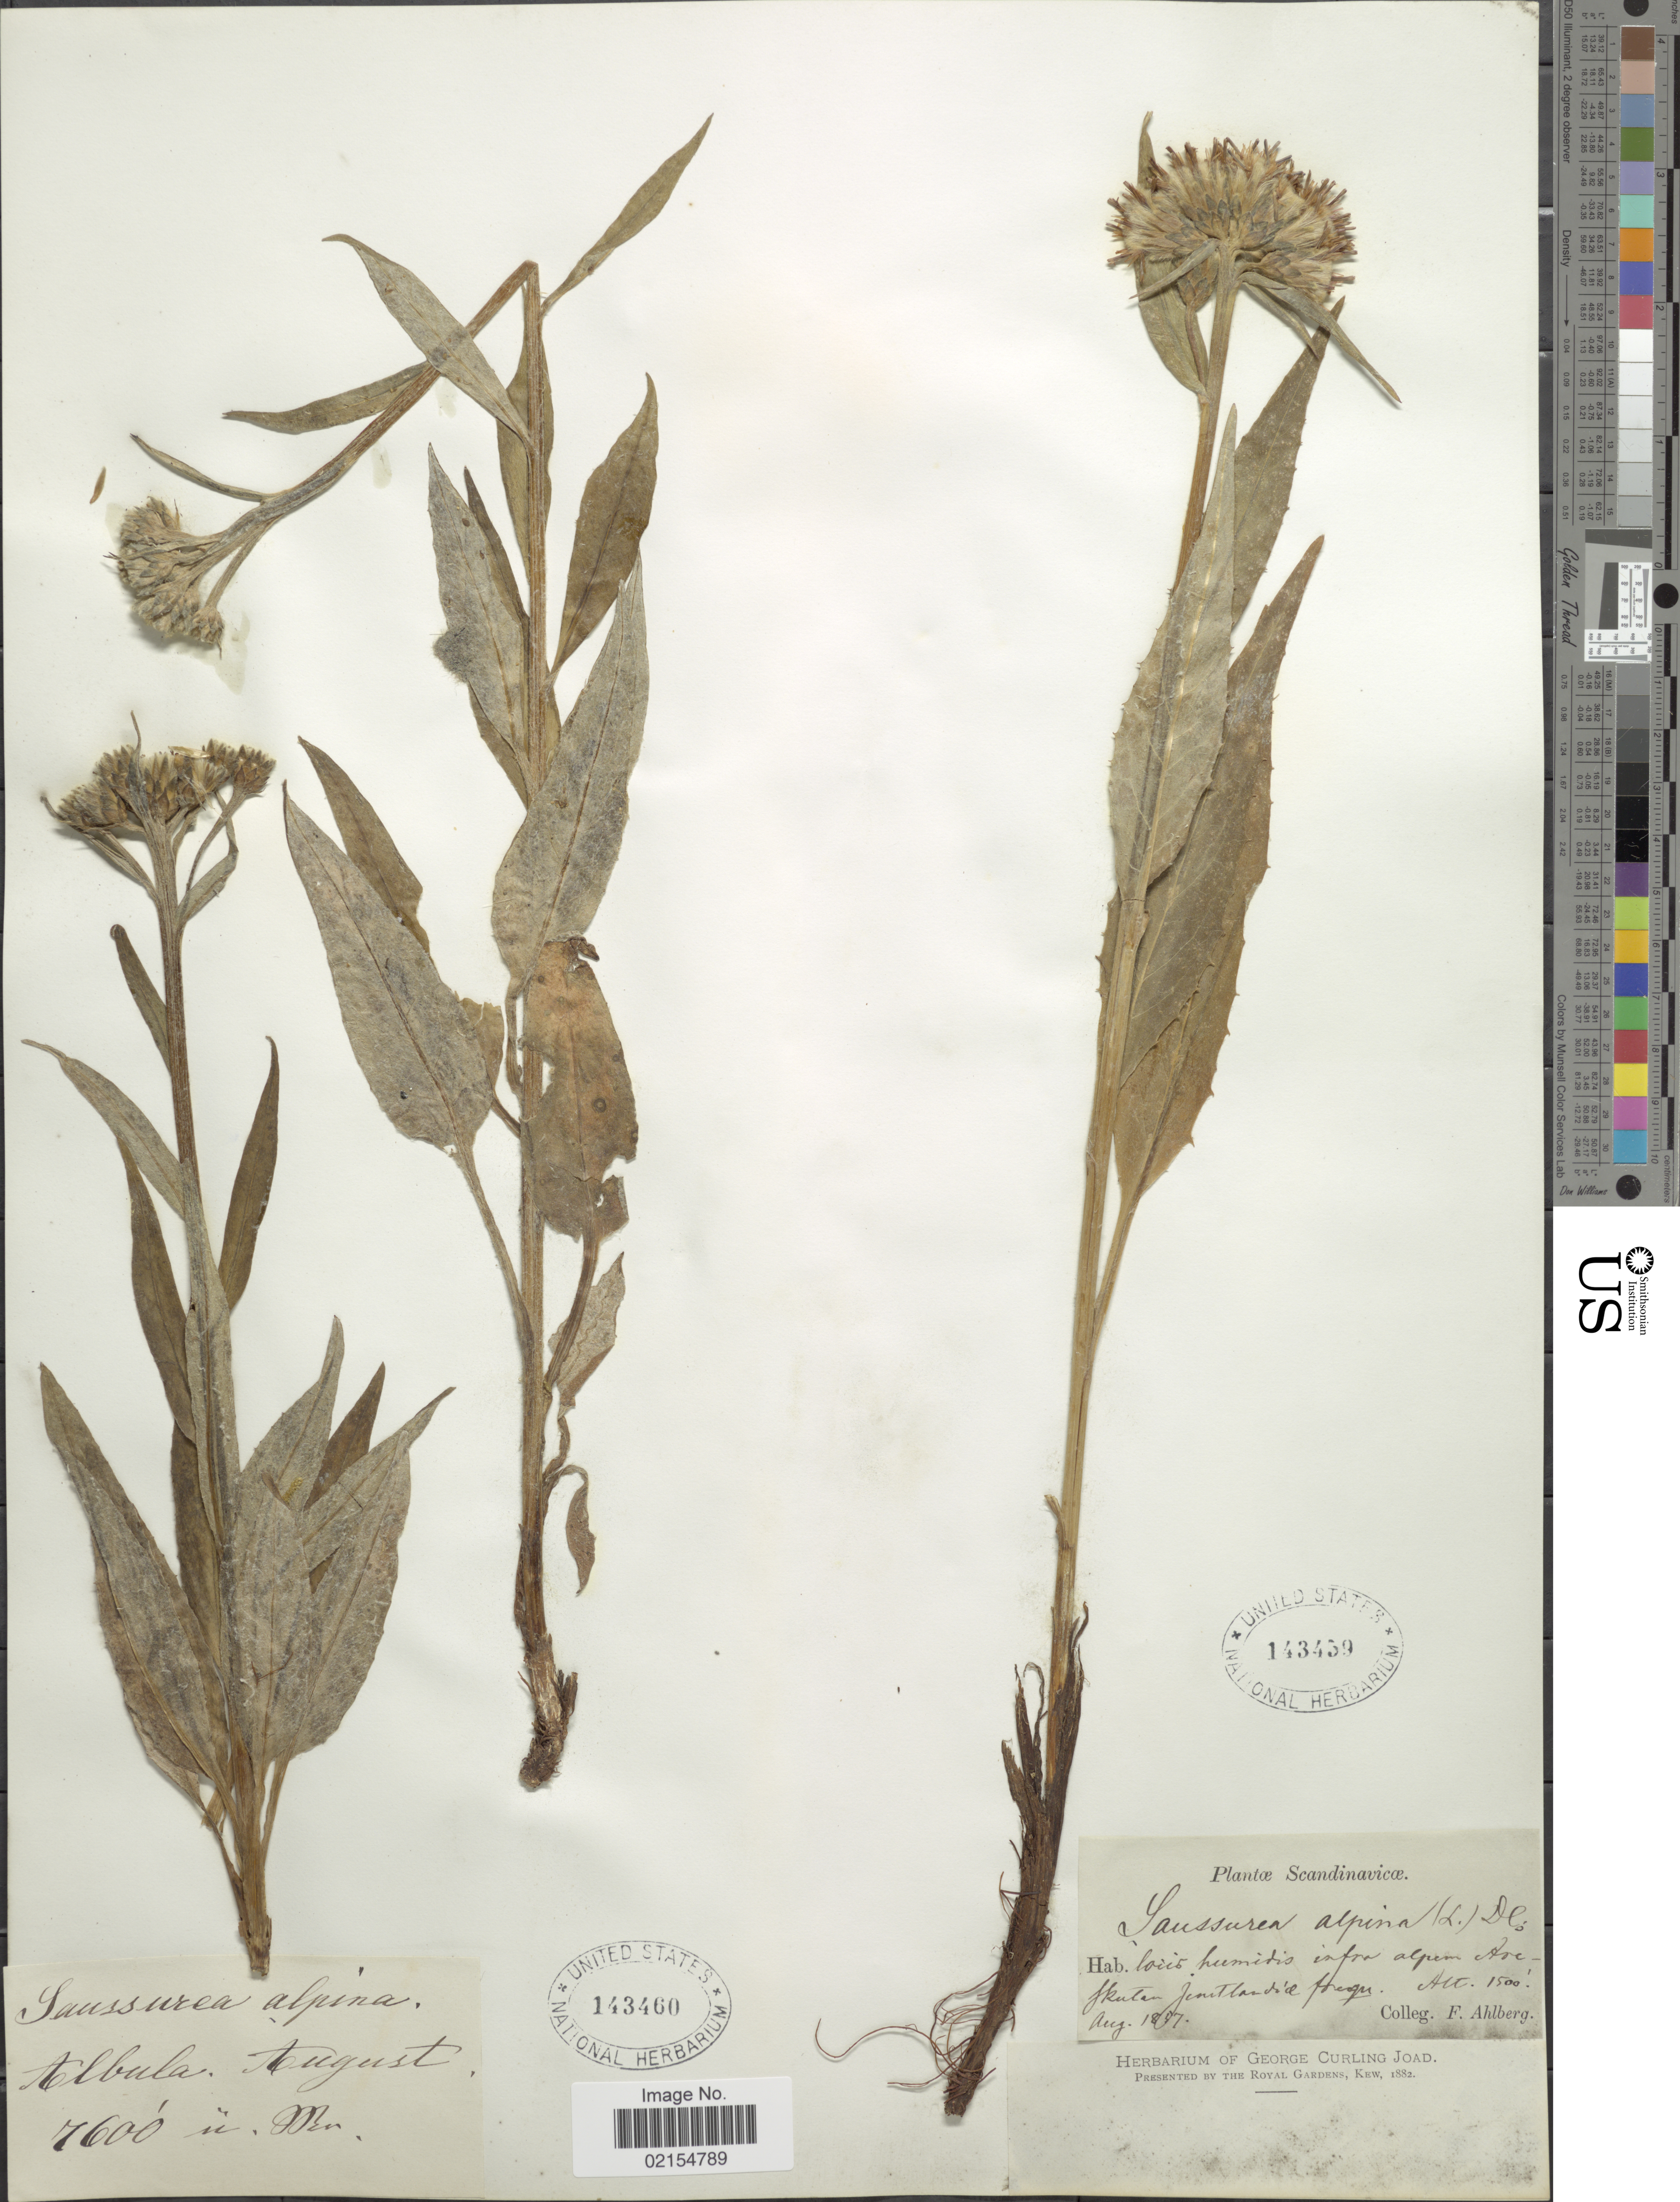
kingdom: Plantae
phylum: Tracheophyta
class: Magnoliopsida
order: Asterales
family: Asteraceae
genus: Saussurea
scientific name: Saussurea alpina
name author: (L.) DC.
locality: Albula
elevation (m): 2316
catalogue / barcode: US 143460